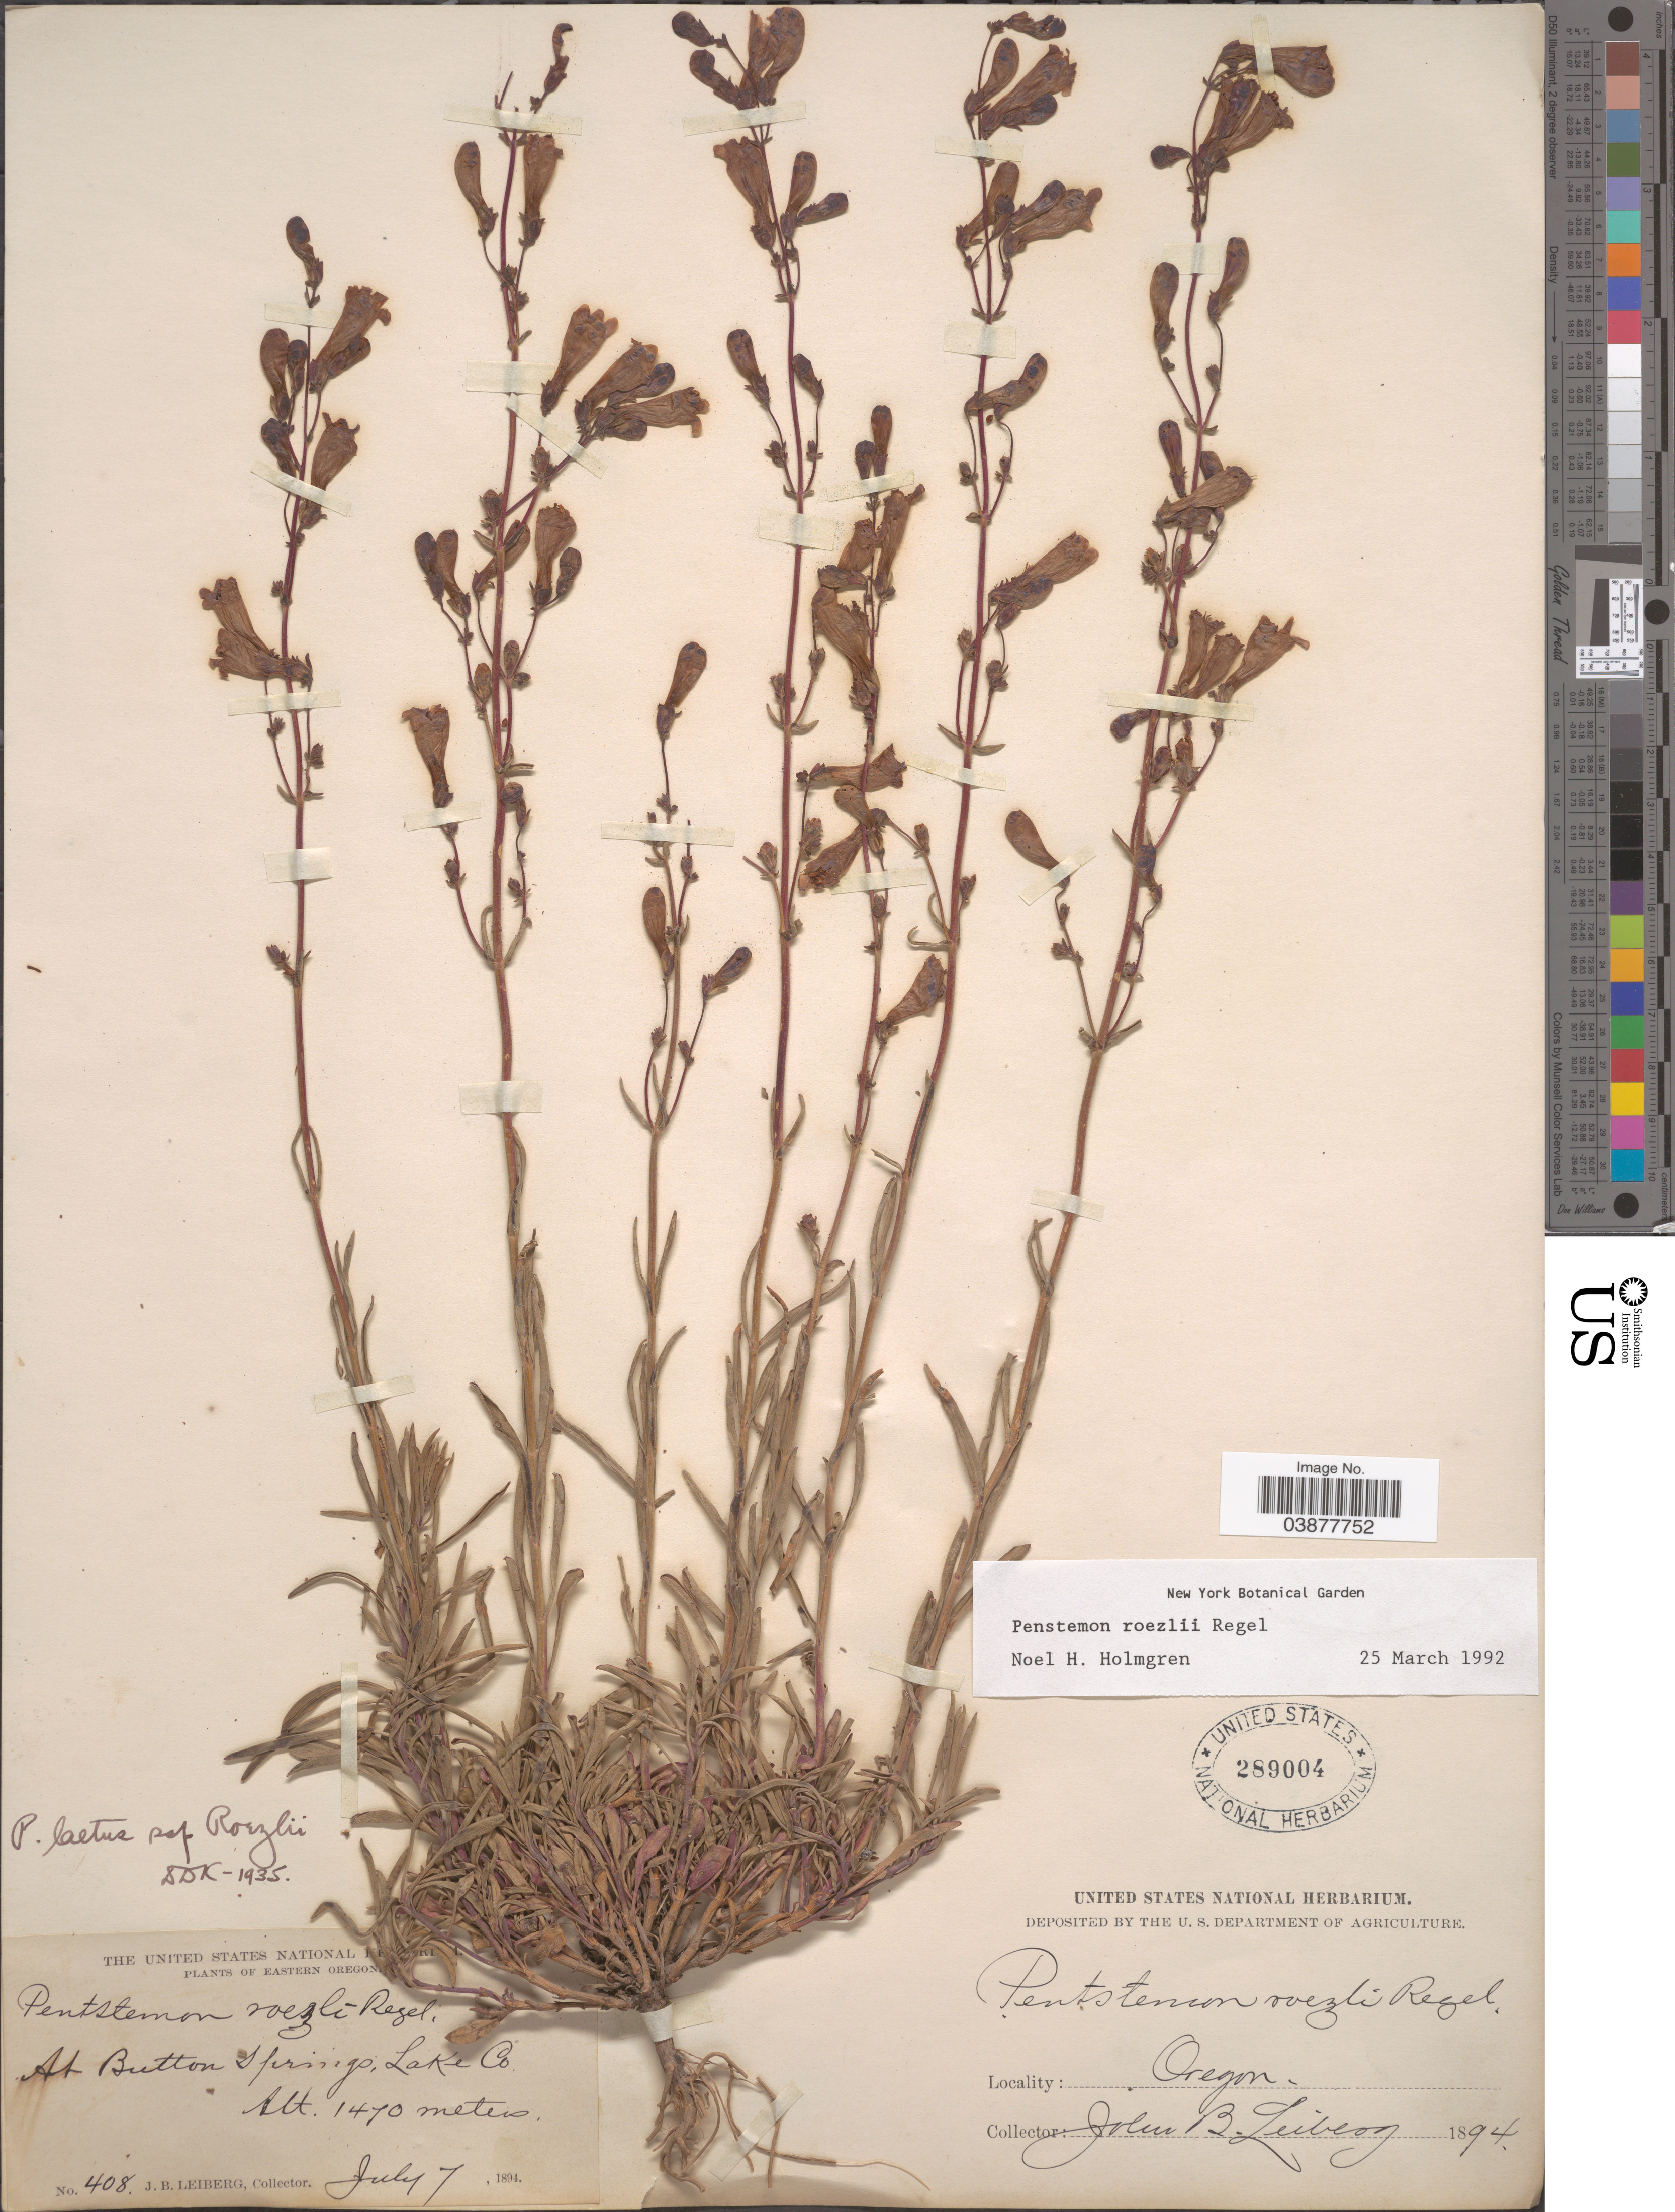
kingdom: Plantae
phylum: Tracheophyta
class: Magnoliopsida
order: Lamiales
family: Plantaginaceae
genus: Penstemon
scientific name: Penstemon roezlii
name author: Regel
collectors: J. B. Leiberg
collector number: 408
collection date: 1894-07-07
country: United States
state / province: Oregon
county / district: Lake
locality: Eastern Oregon. At Button Springs, Lake Co.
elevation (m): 1470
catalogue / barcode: US 289004